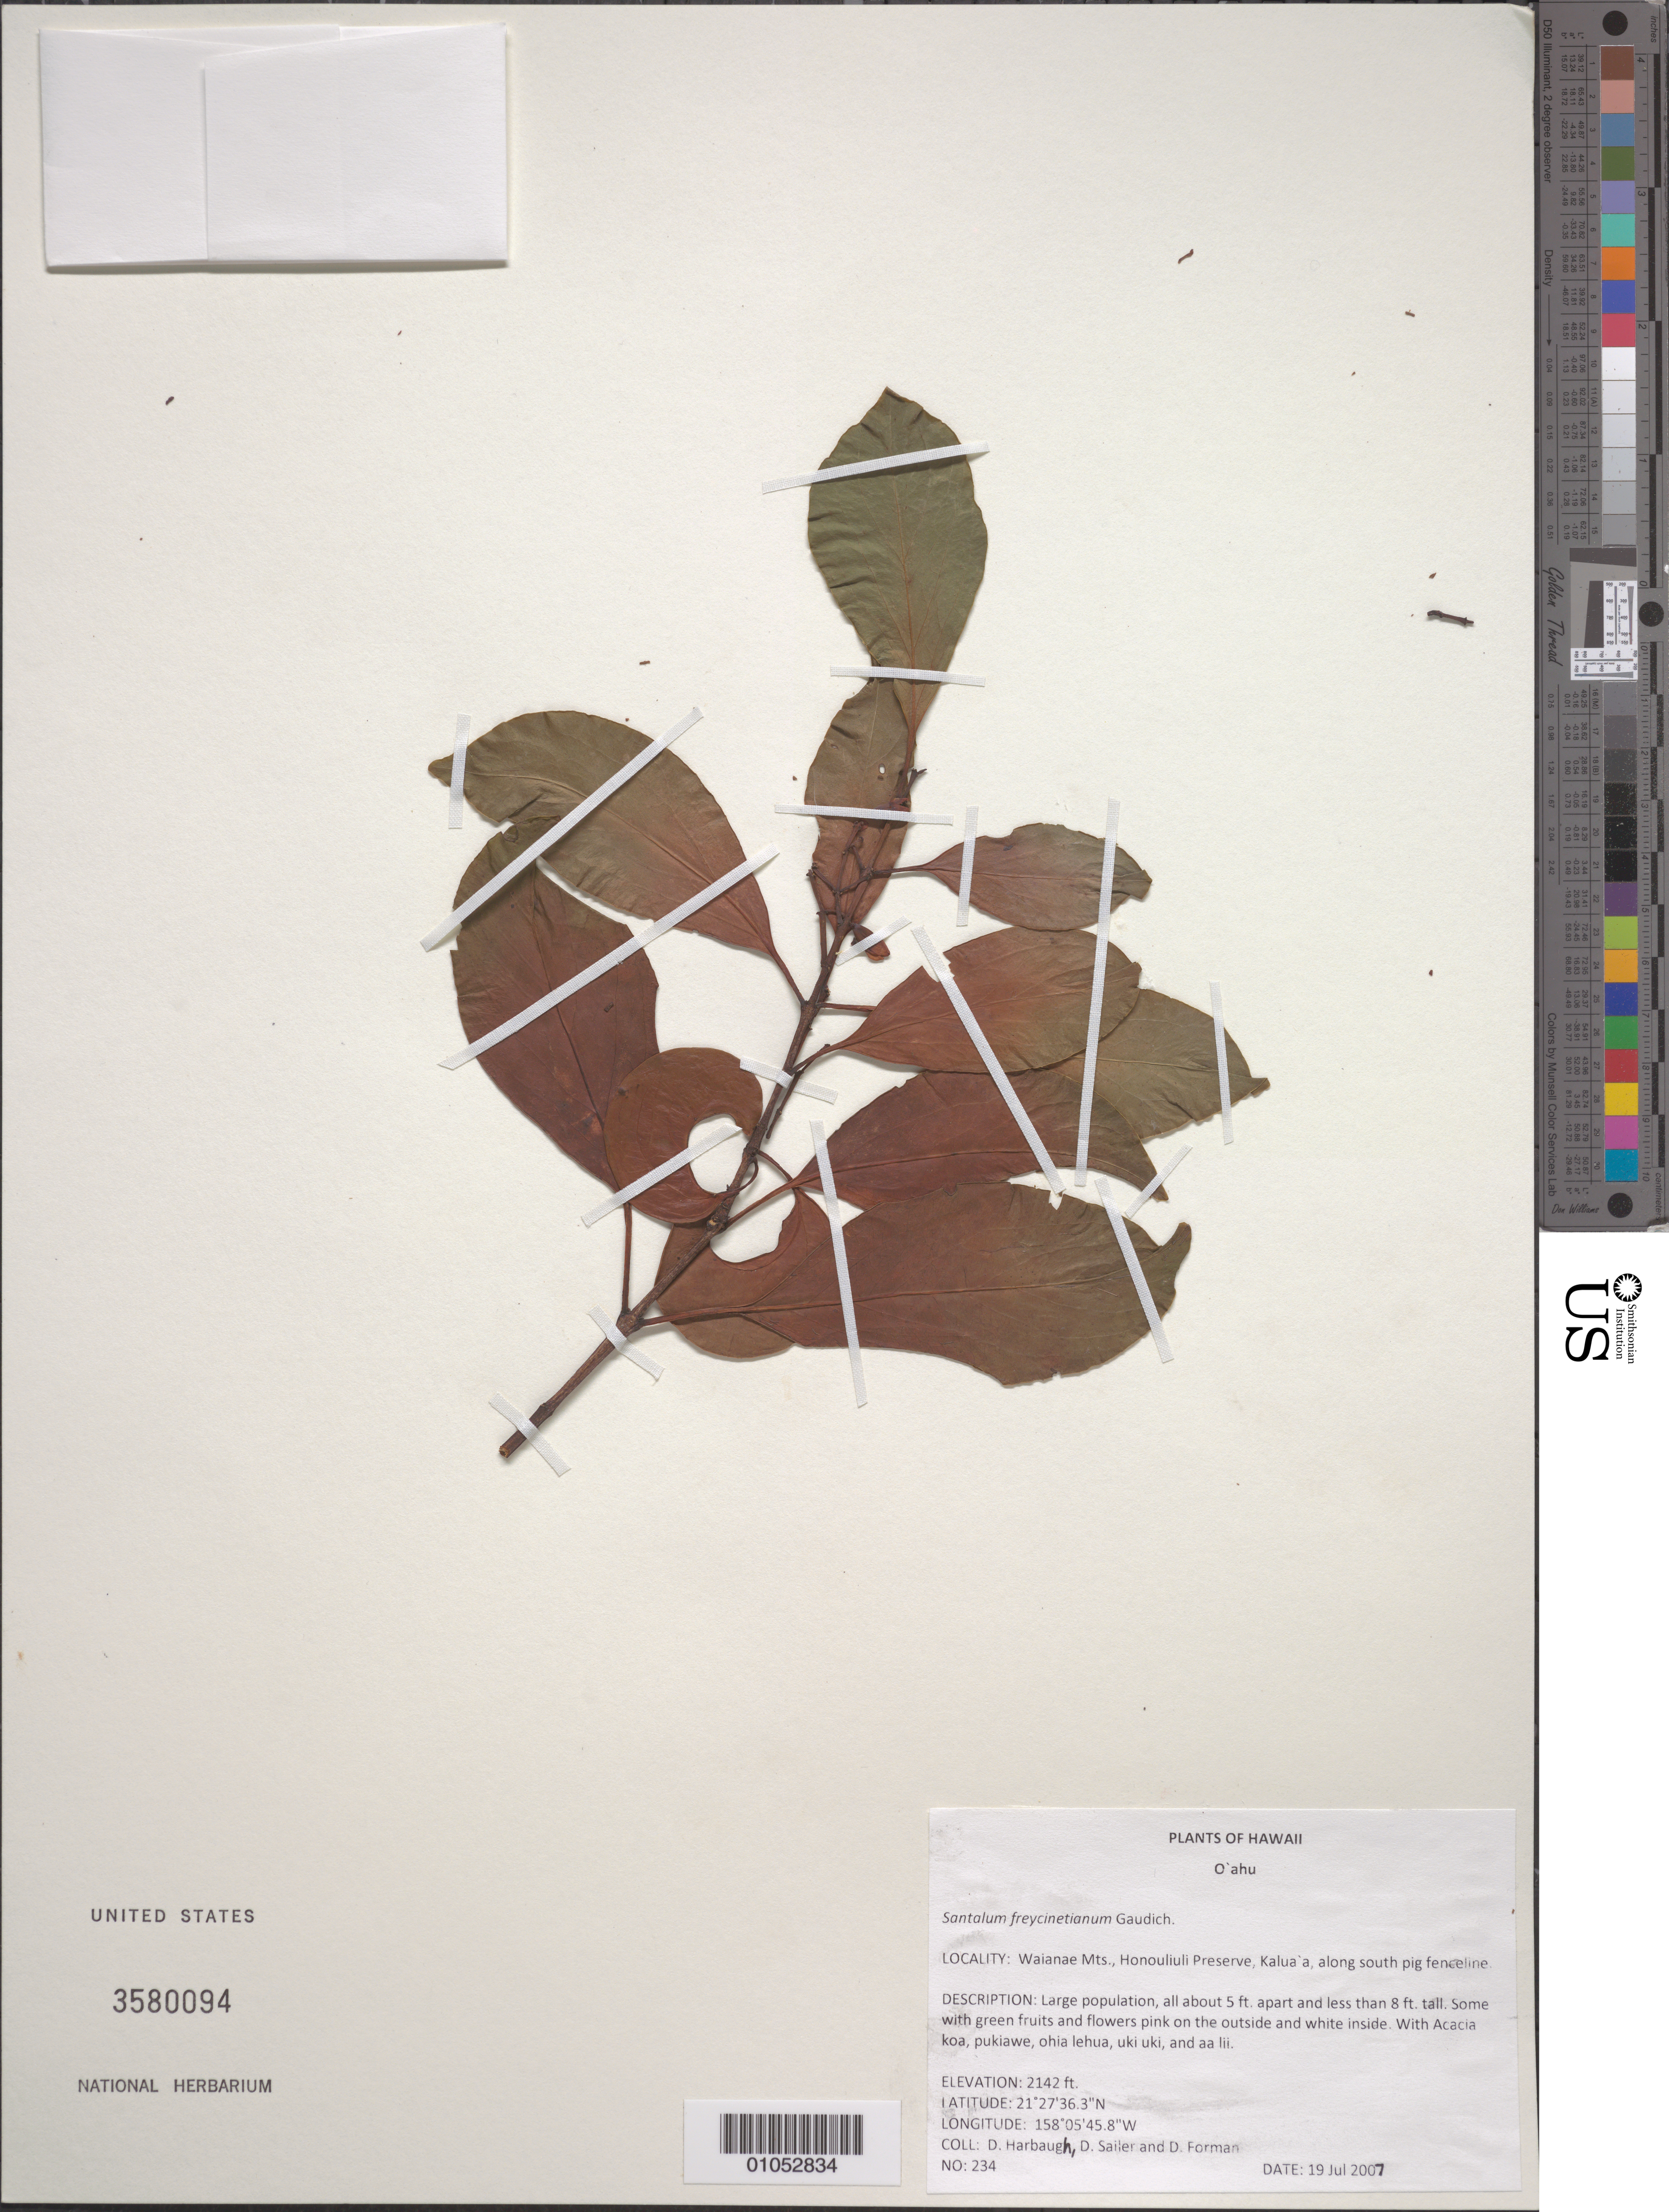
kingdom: Plantae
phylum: Tracheophyta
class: Magnoliopsida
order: Santalales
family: Santalaceae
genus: Santalum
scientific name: Santalum freycinetianum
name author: Gaudich.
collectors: D. Harbaugh, D. Sailer & D. Forman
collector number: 234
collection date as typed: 19 Jul 2007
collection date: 2007-07-19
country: United States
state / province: Hawaii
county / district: Honolulu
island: Oahu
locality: Waianae Mts., Honouliuli Preserve, Kaluaa along south pig fenceline.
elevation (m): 653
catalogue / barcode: US 3580094